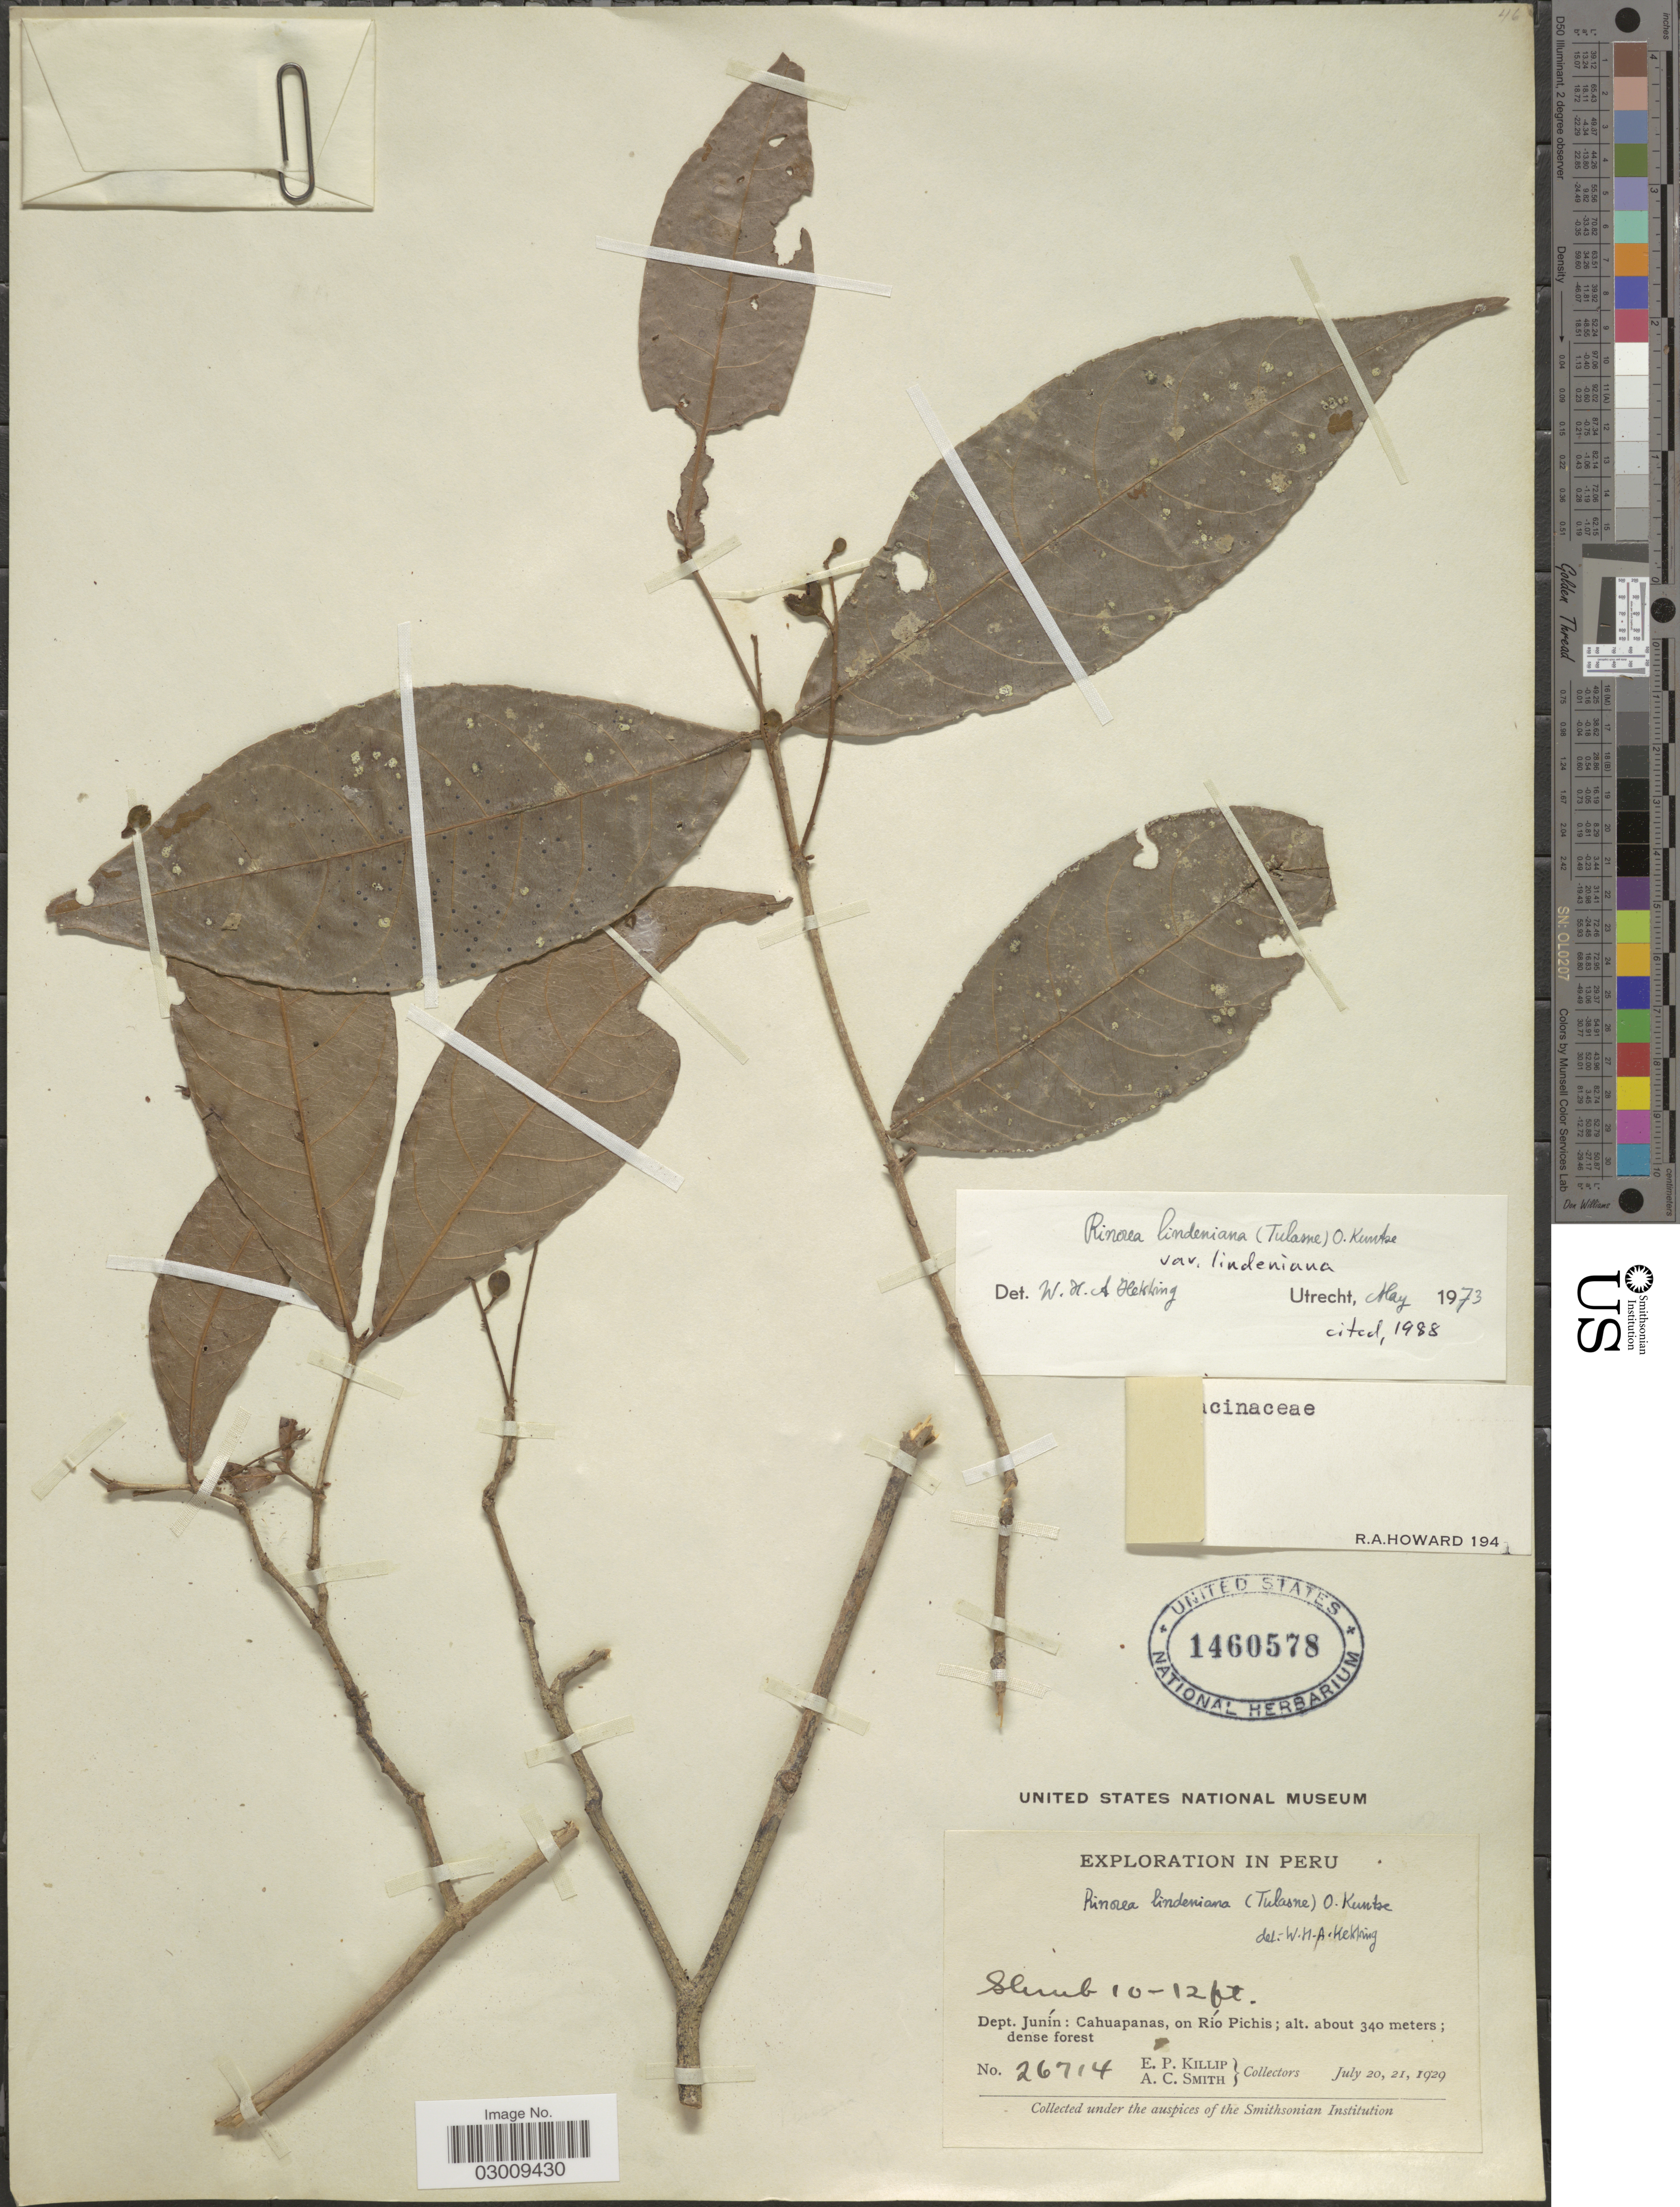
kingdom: Plantae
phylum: Tracheophyta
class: Magnoliopsida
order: Malpighiales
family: Violaceae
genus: Rinorea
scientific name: Rinorea lindeniana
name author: (Tul.) Kuntze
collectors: E. P. Killip & A. C. Smith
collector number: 26714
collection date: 1929-07-20/1929-07-21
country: Peru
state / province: Junín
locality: Dept. Junín: Cahuapanas, on Río Pichis.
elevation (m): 340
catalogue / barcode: US 1460578